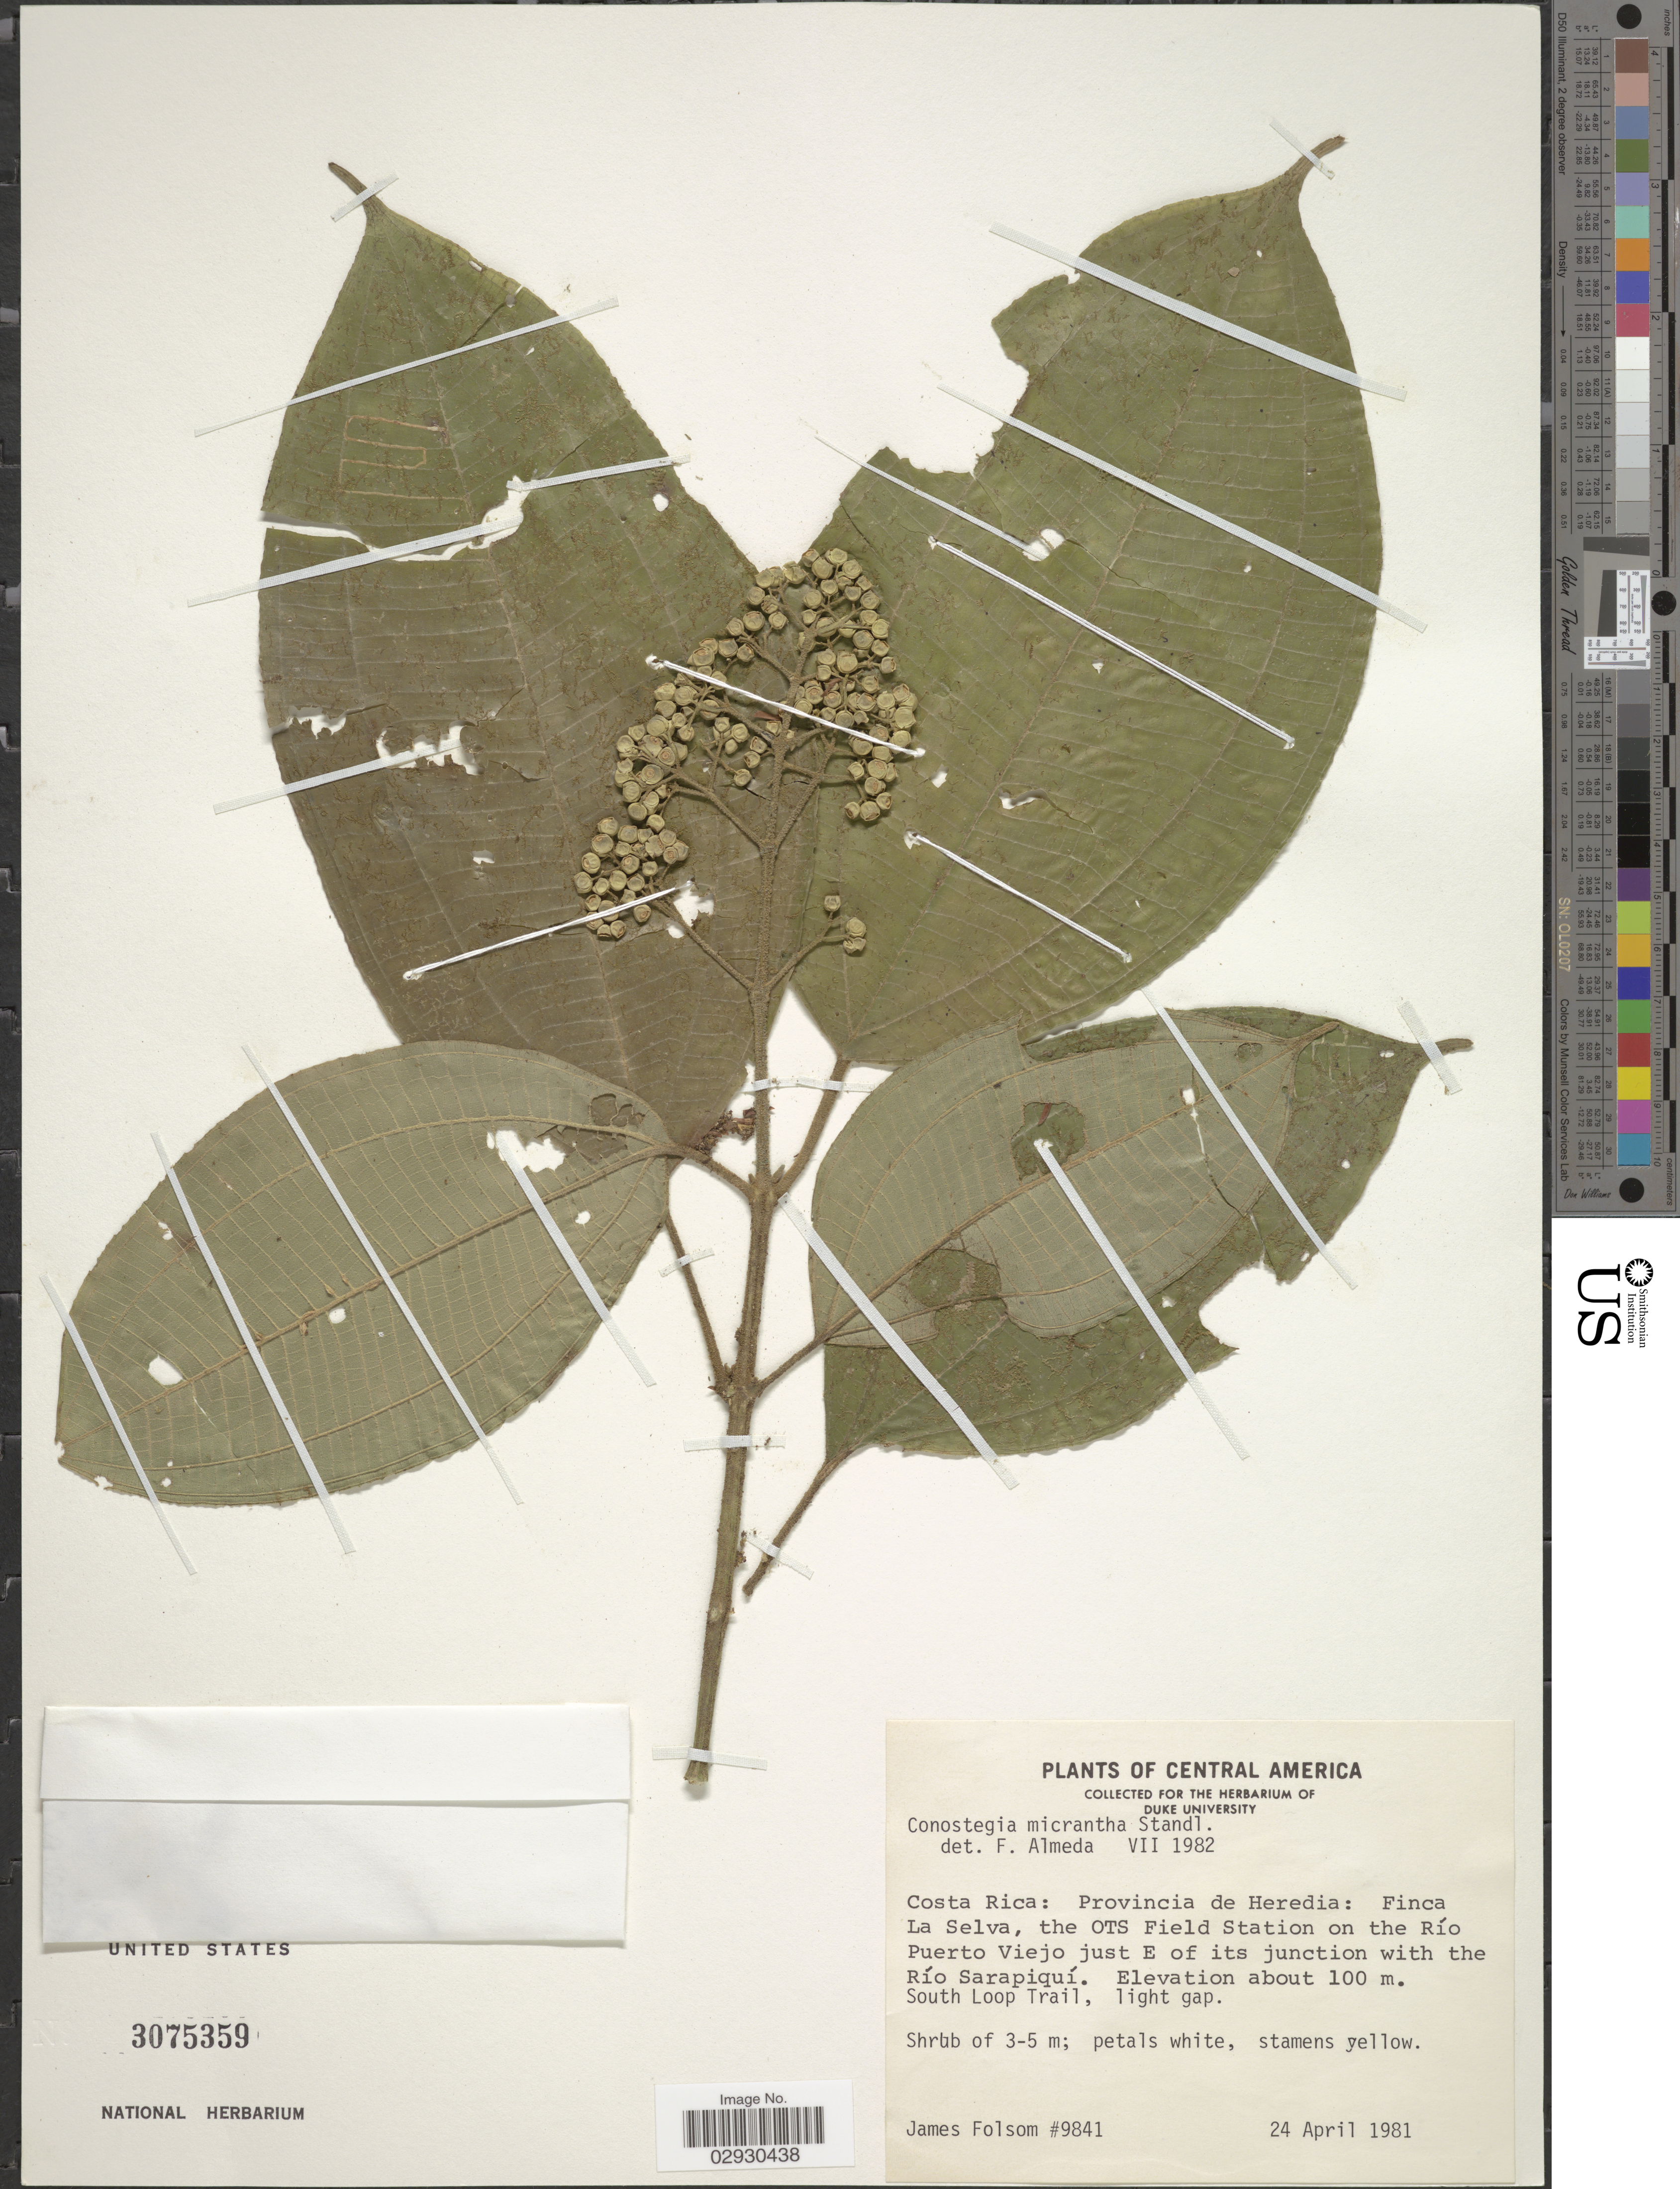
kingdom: Plantae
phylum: Tracheophyta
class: Magnoliopsida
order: Myrtales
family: Melastomataceae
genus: Conostegia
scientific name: Conostegia micrantha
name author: Standl.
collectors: J. P. Folsom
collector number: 9841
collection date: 1981-04-24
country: Costa Rica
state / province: Heredia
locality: Costa Rica: Provincia de Heredia: Finca La Selva, the OTS Field Station on the Río Puerto Viejo just E of its junction with the Río Sarapiquí. South Loop Trail.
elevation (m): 100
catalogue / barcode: US 3075359